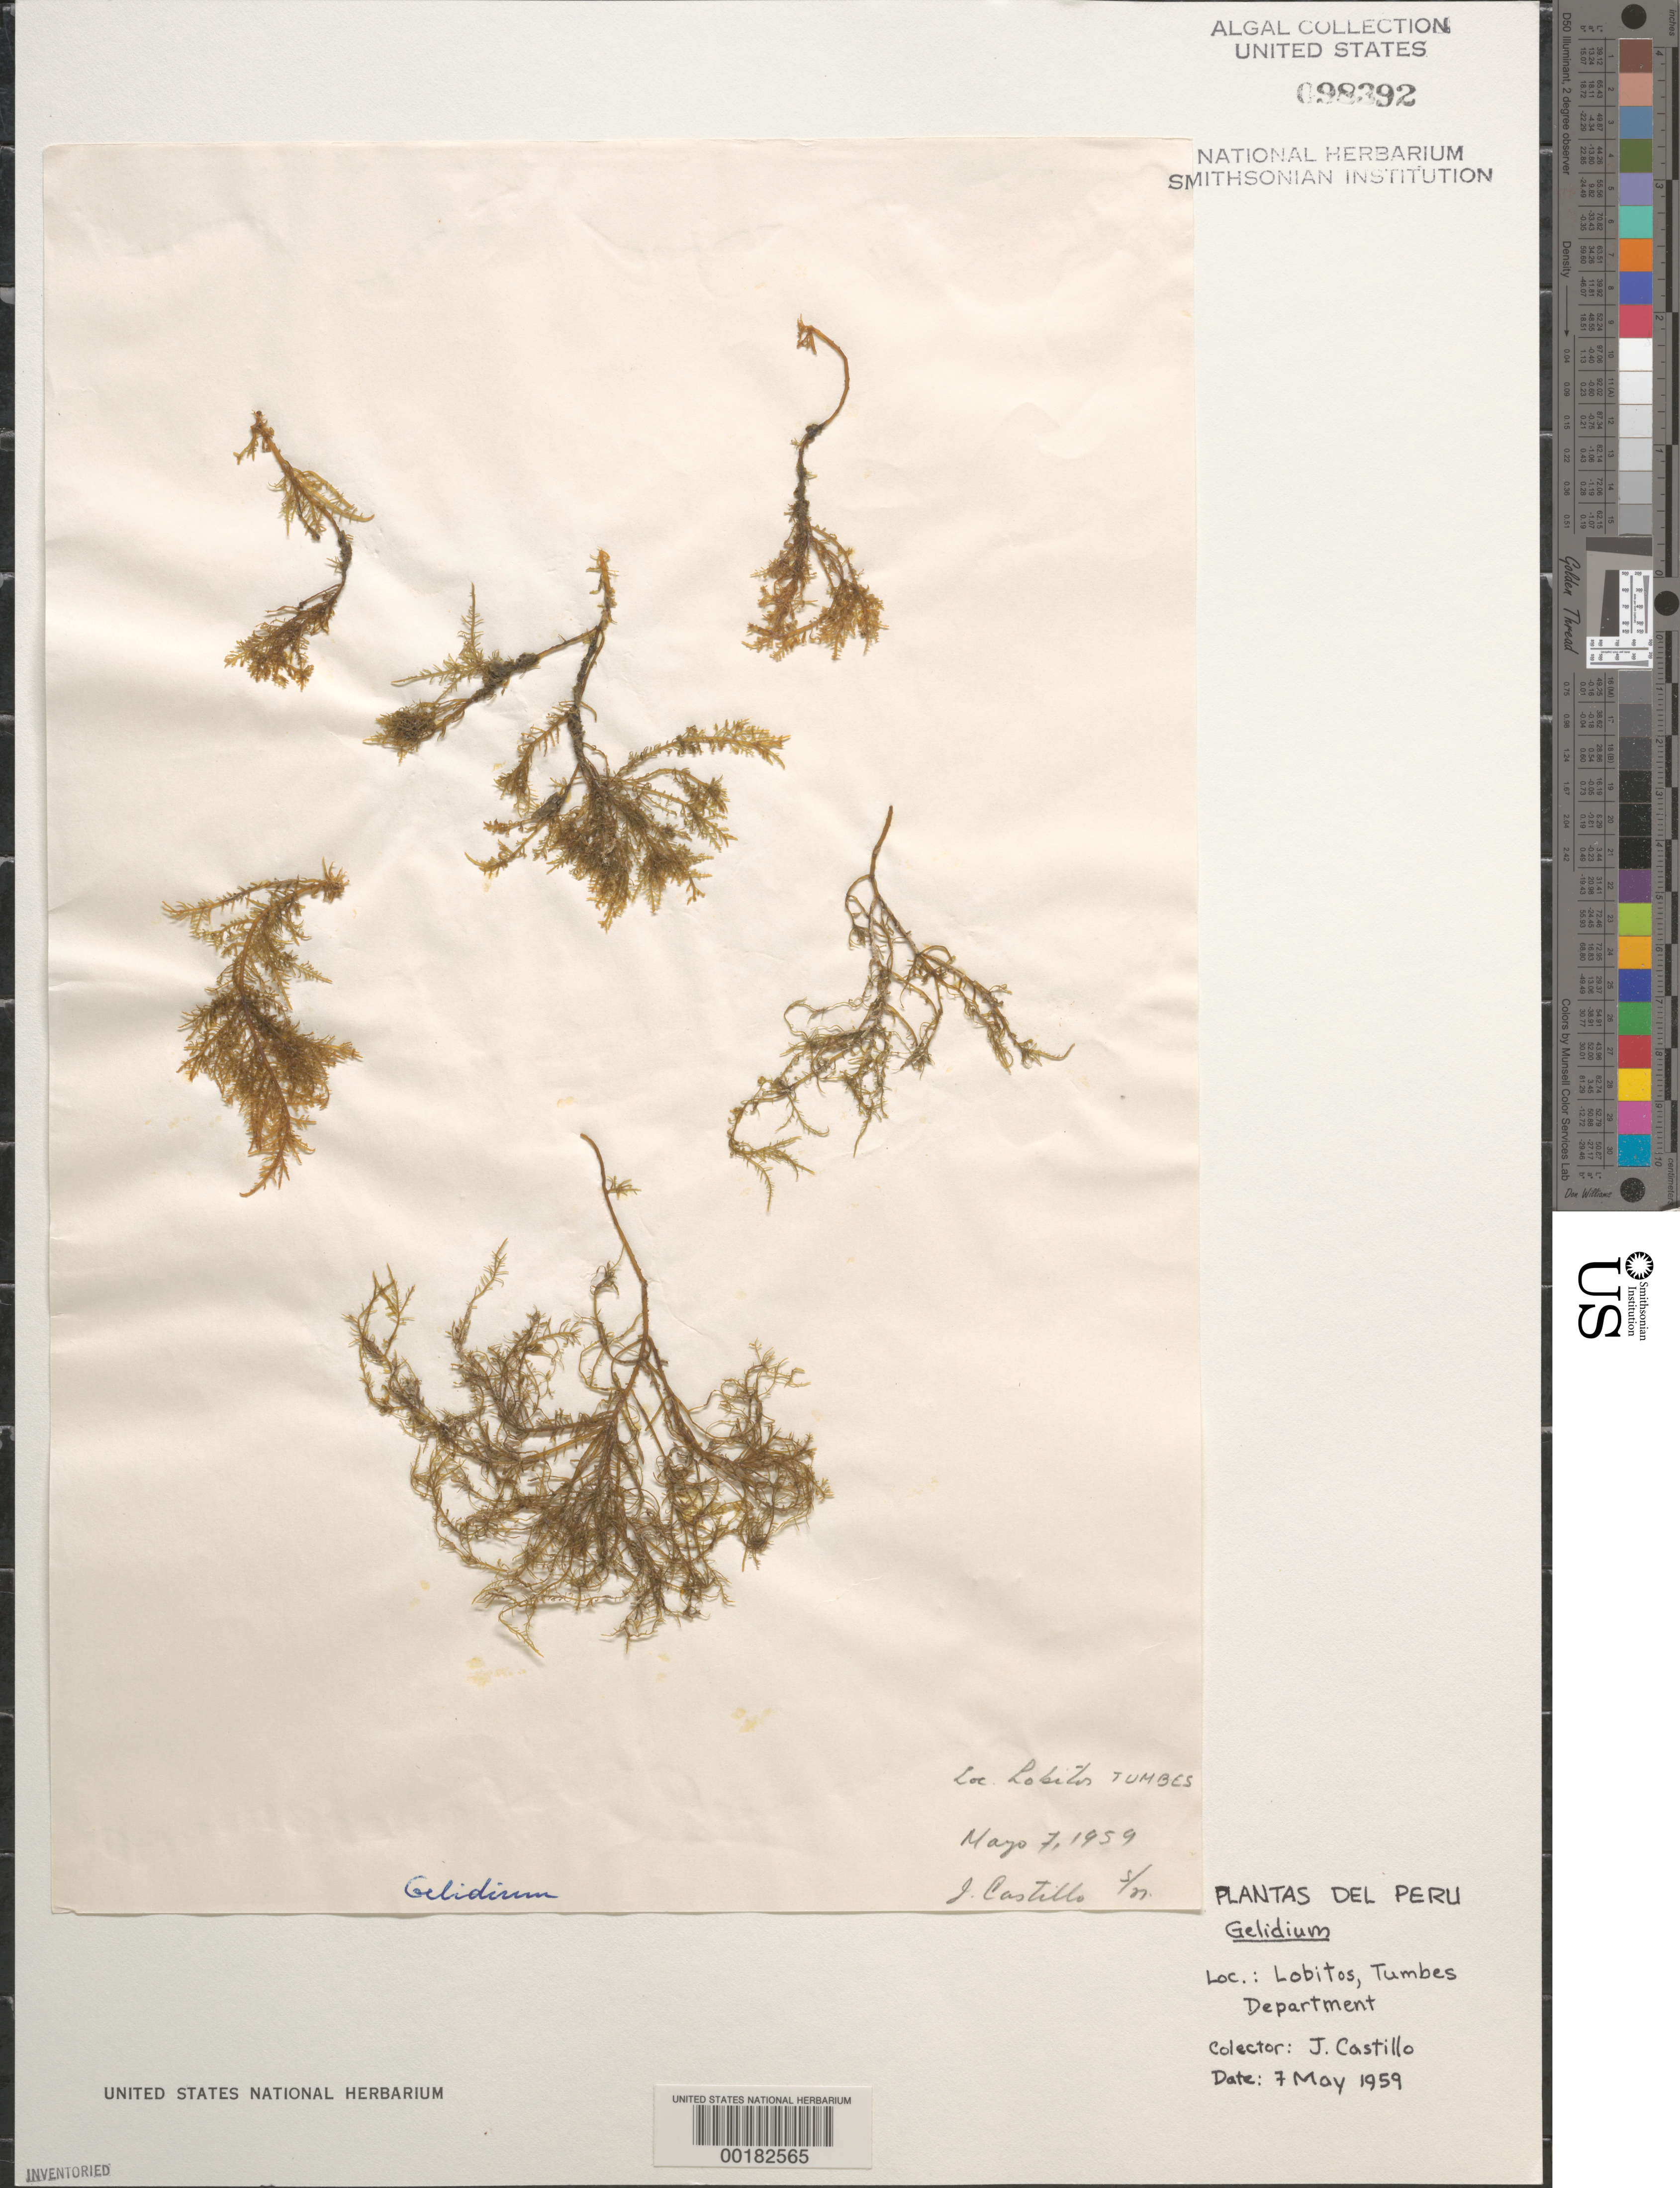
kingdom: Plantae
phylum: Rhodophyta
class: Florideophyceae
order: Gelidiales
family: Gelidiaceae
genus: Gelidium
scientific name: Gelidium sp.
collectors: J. Castillo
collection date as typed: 07 May 1959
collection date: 1959-05-07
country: Peru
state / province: Tumbes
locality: Lobitos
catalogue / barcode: US 98392